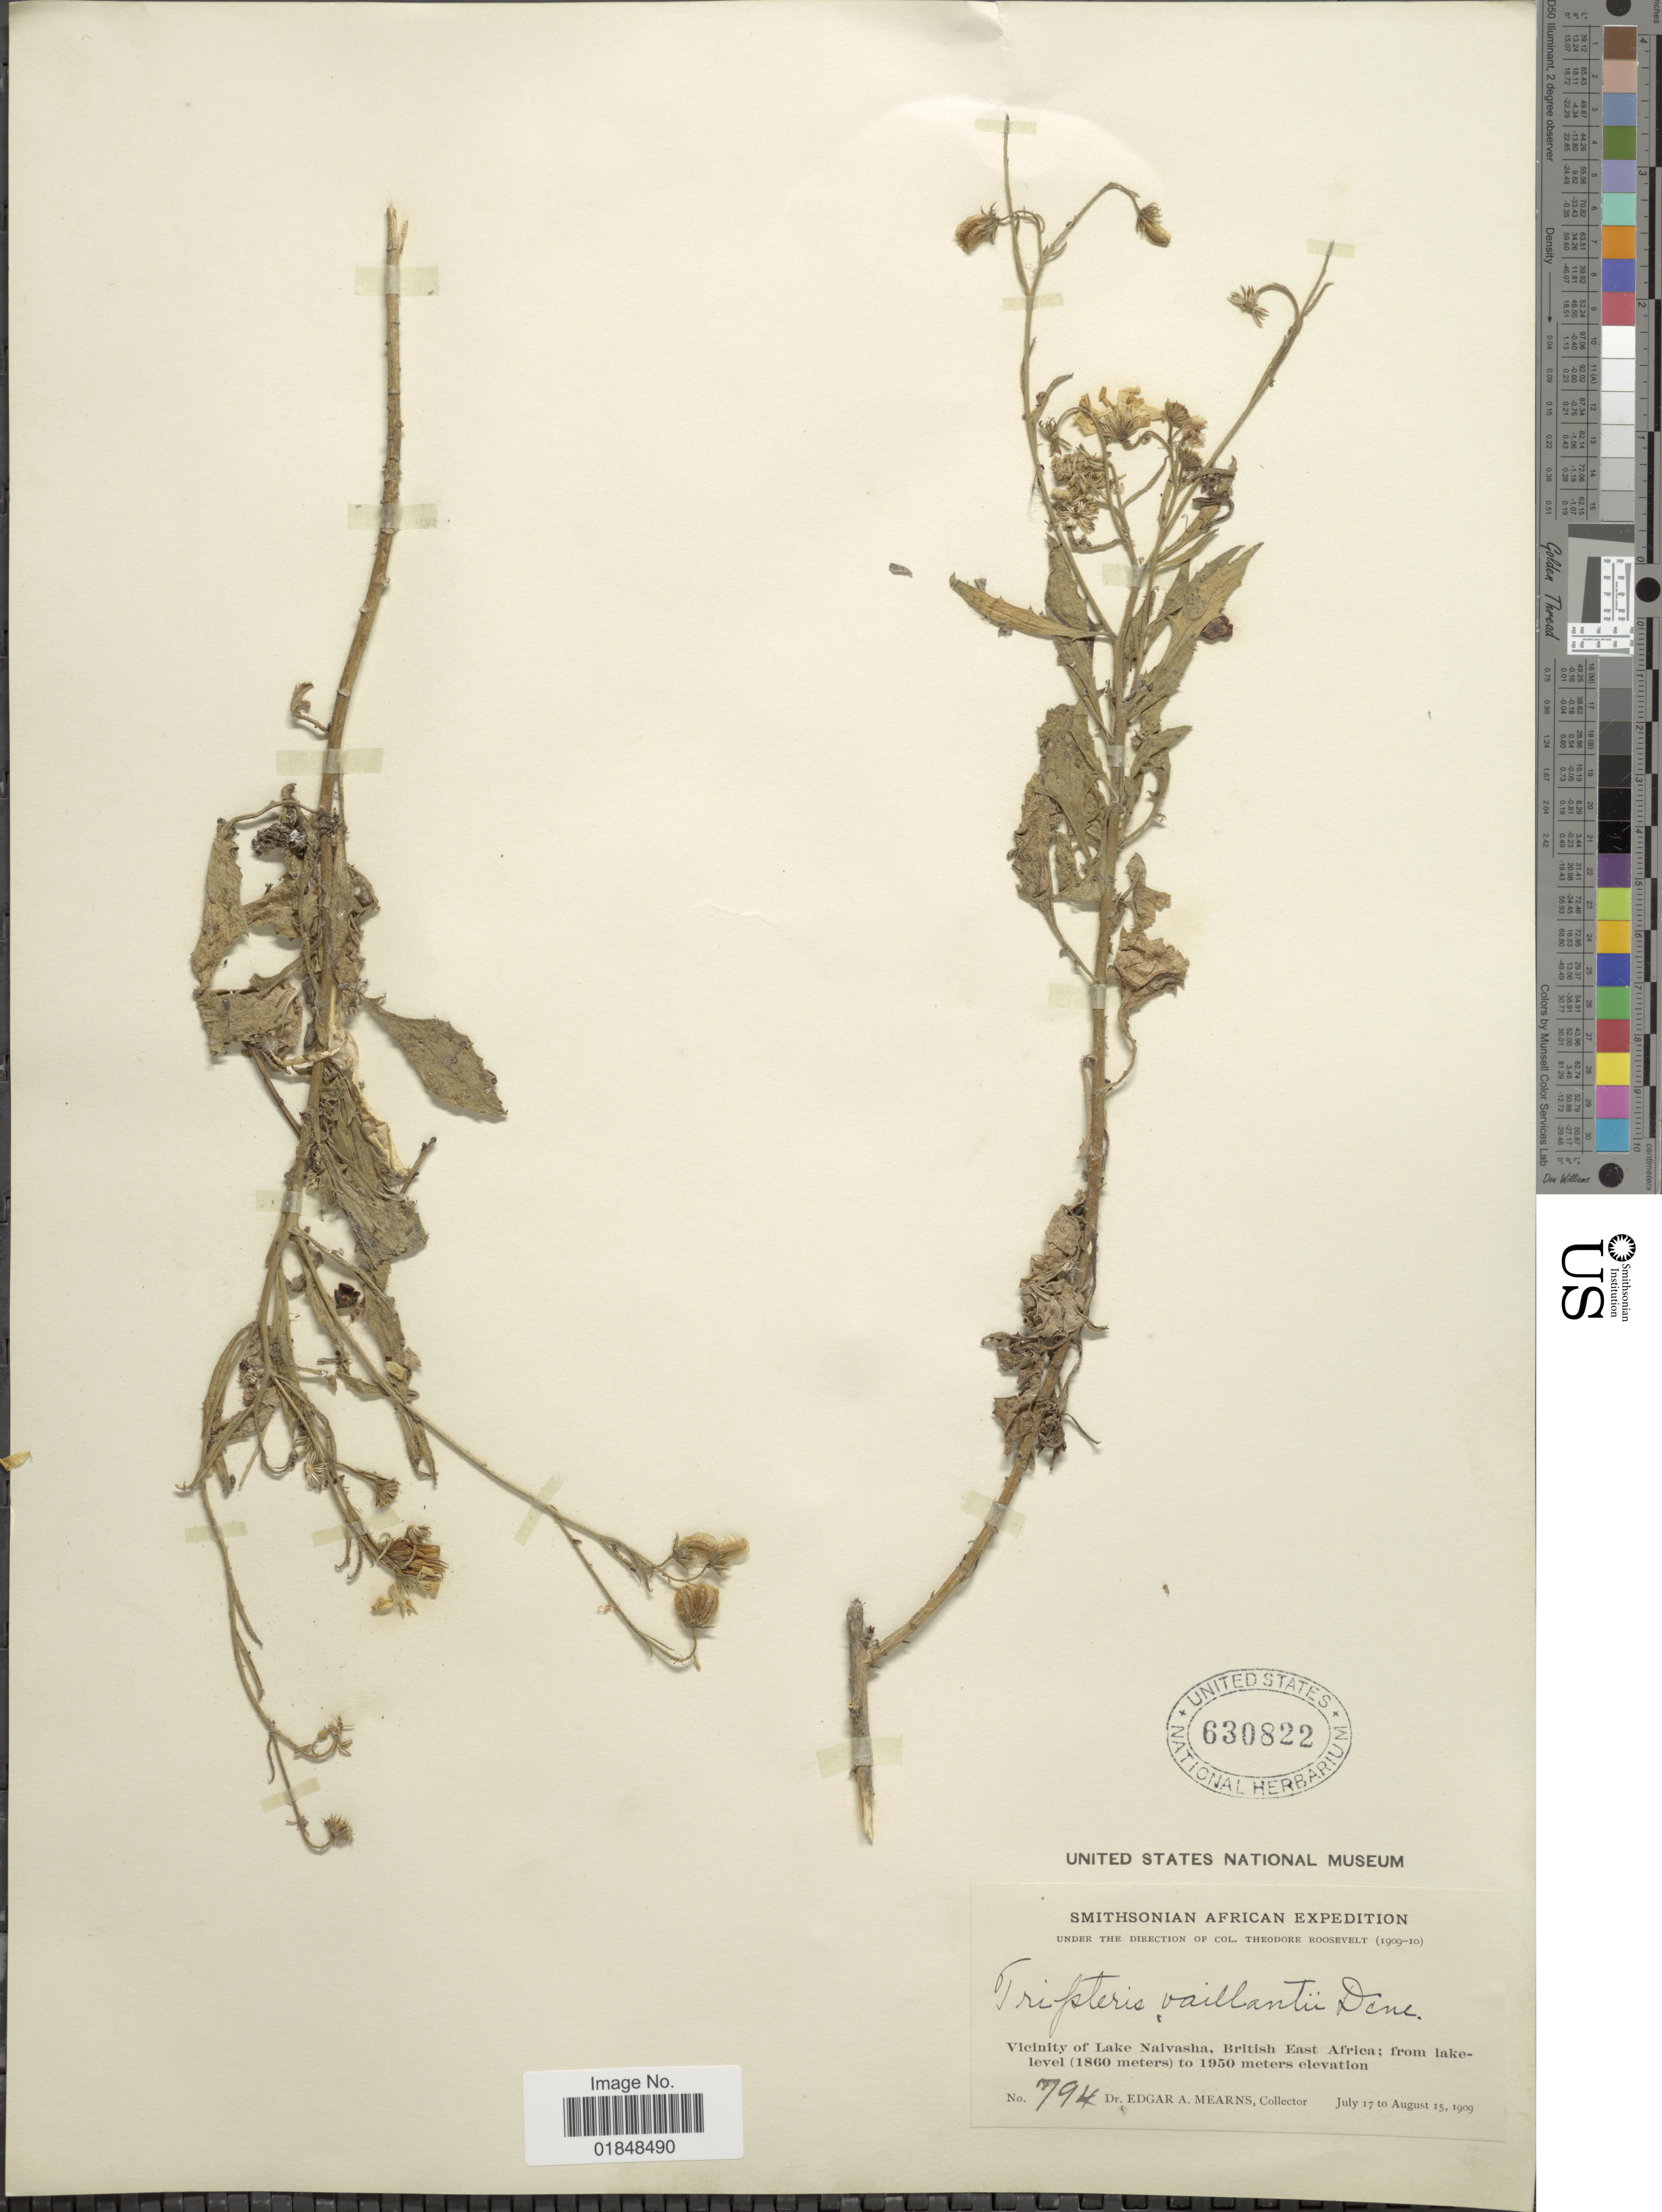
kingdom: Plantae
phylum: Tracheophyta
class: Magnoliopsida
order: Asterales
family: Asteraceae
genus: Tripteris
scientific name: Tripteris vaillantii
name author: Decne.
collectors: E. A. Mearns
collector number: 794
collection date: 1909-07-17/1909-08-15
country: Kenya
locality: Vicintity of Lake Naivasha, British East Africa; from Lake level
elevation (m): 1860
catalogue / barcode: US 630822